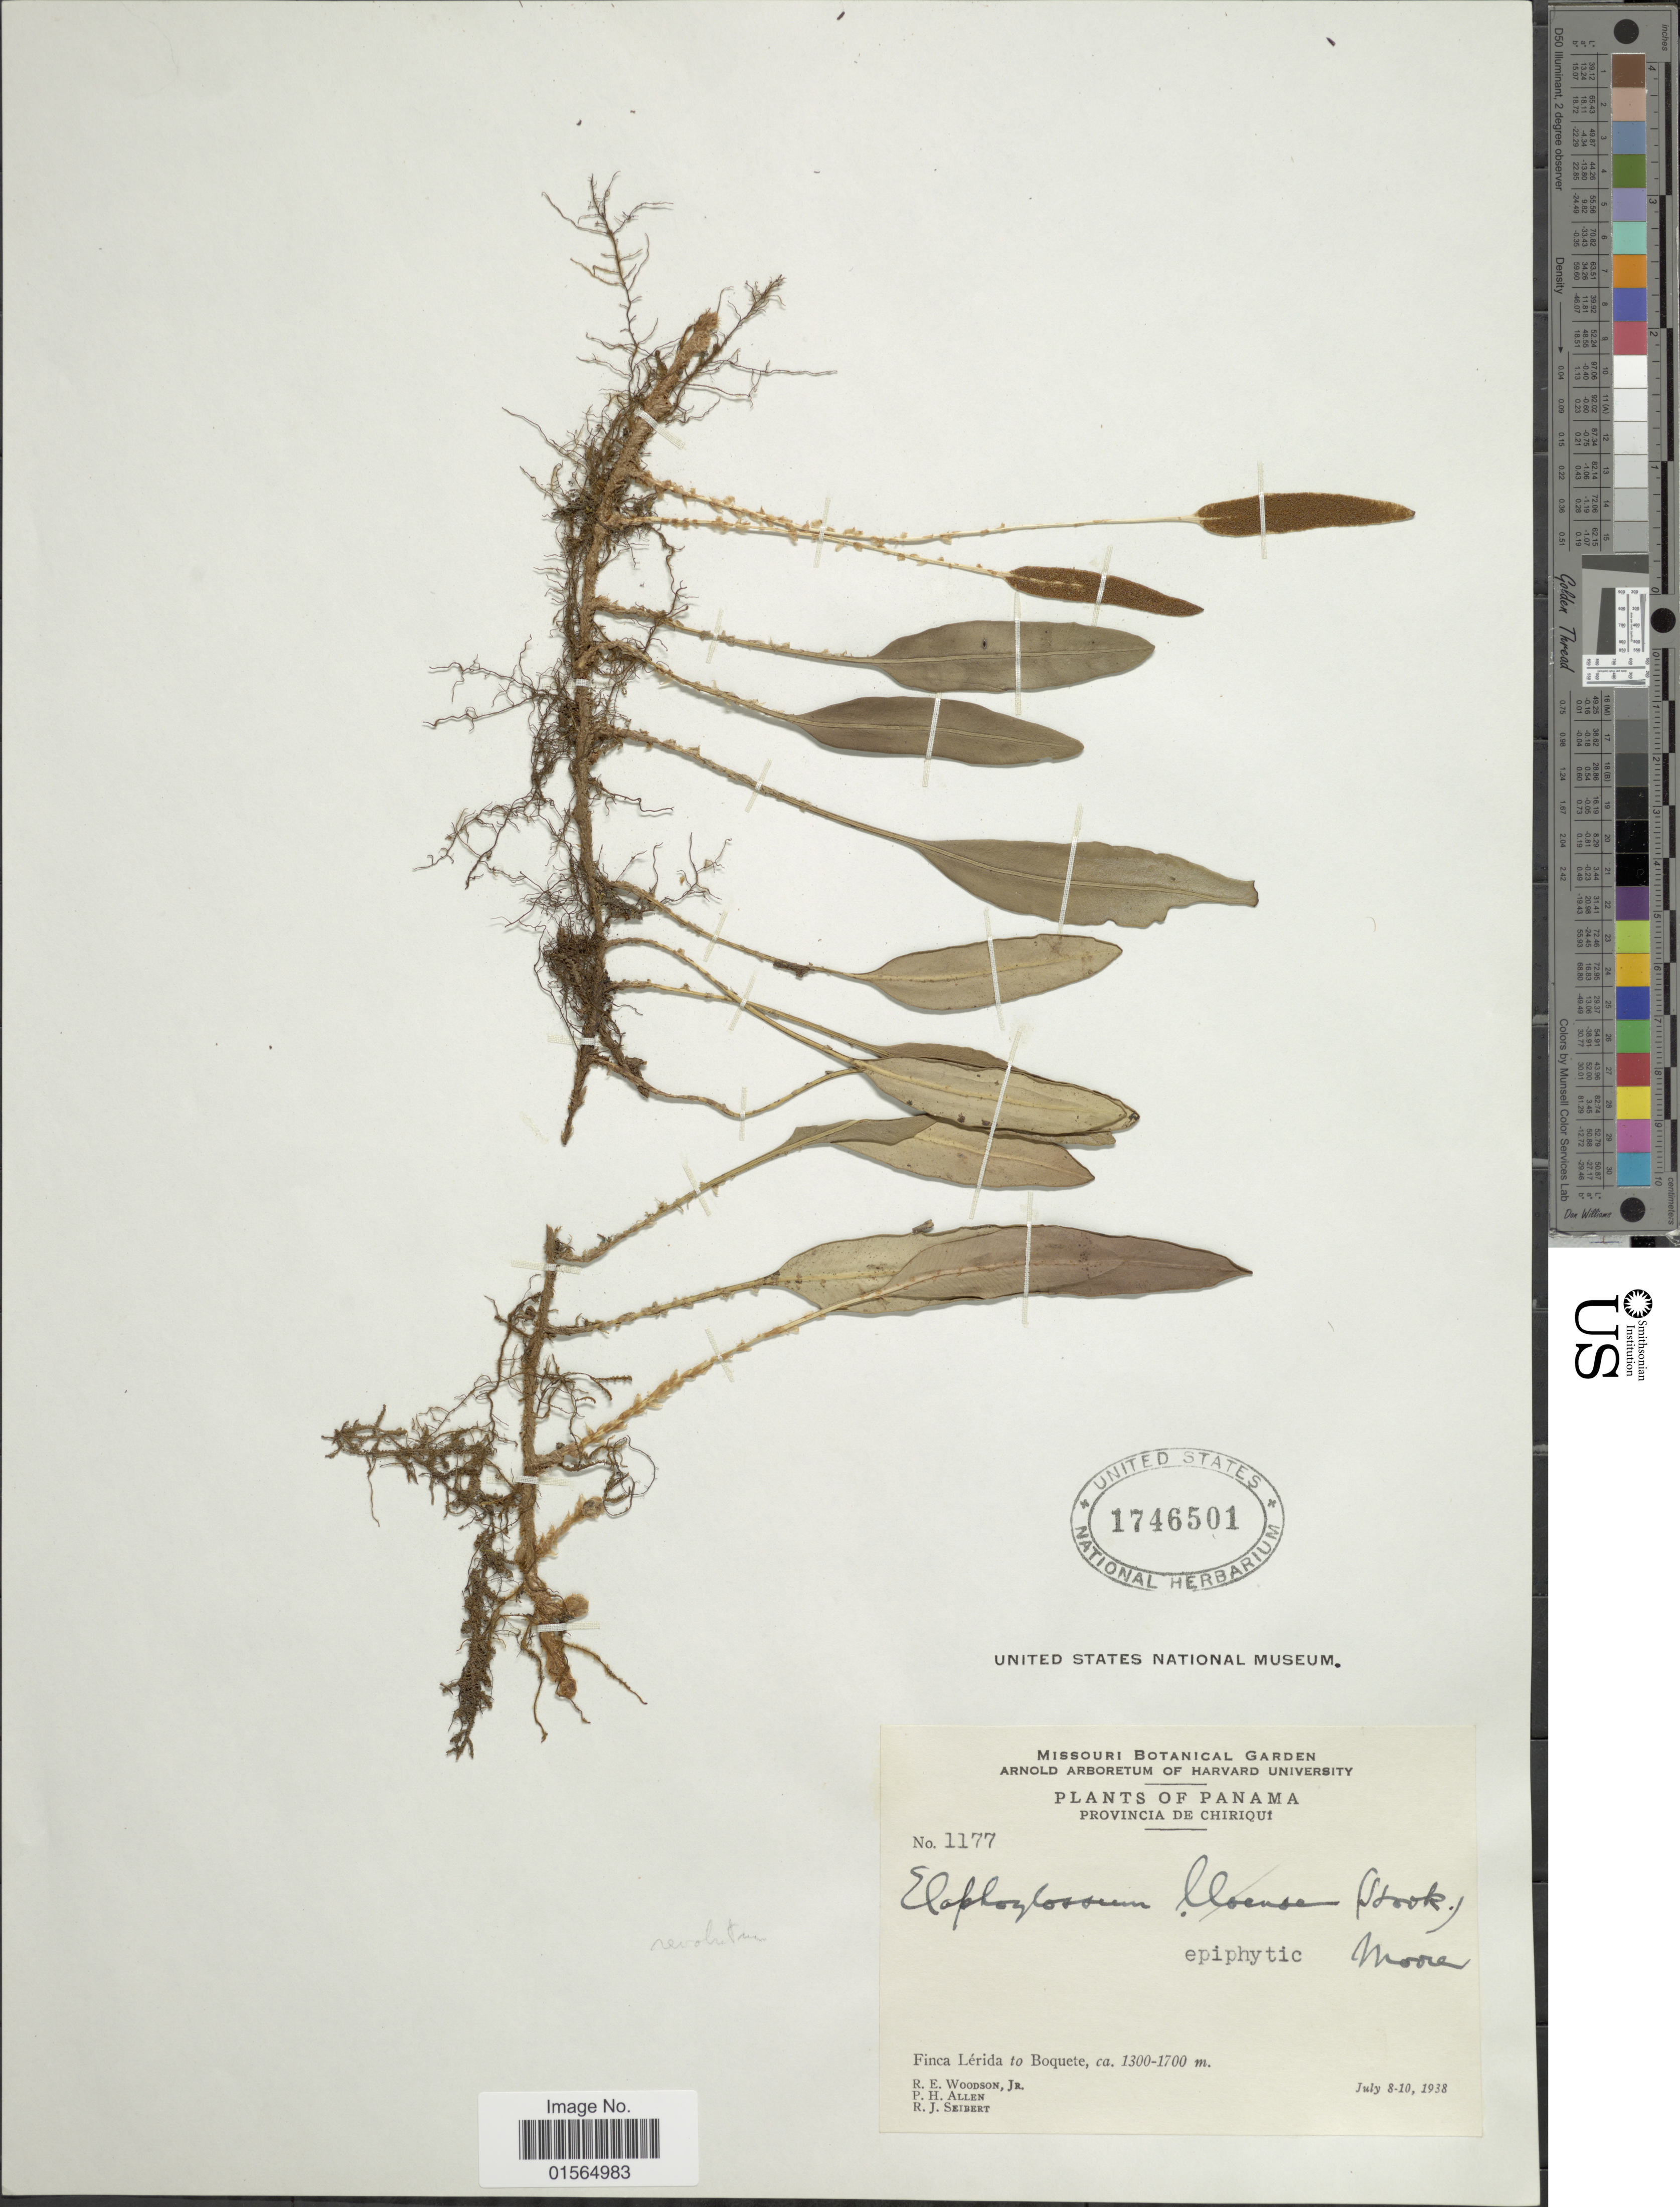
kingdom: Plantae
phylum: Tracheophyta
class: Polypodiopsida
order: Polypodiales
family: Dryopteridaceae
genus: Elaphoglossum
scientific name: Elaphoglossum revolutum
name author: (Liebm.) T. Moore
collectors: R. E. Woodson, P. H. Allen & R. J. Seibert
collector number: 1177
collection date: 1938-07-08/1938-07-10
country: Panama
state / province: Chiriqui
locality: Finca Lerida to Boquete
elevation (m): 1300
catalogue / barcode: US 1746501